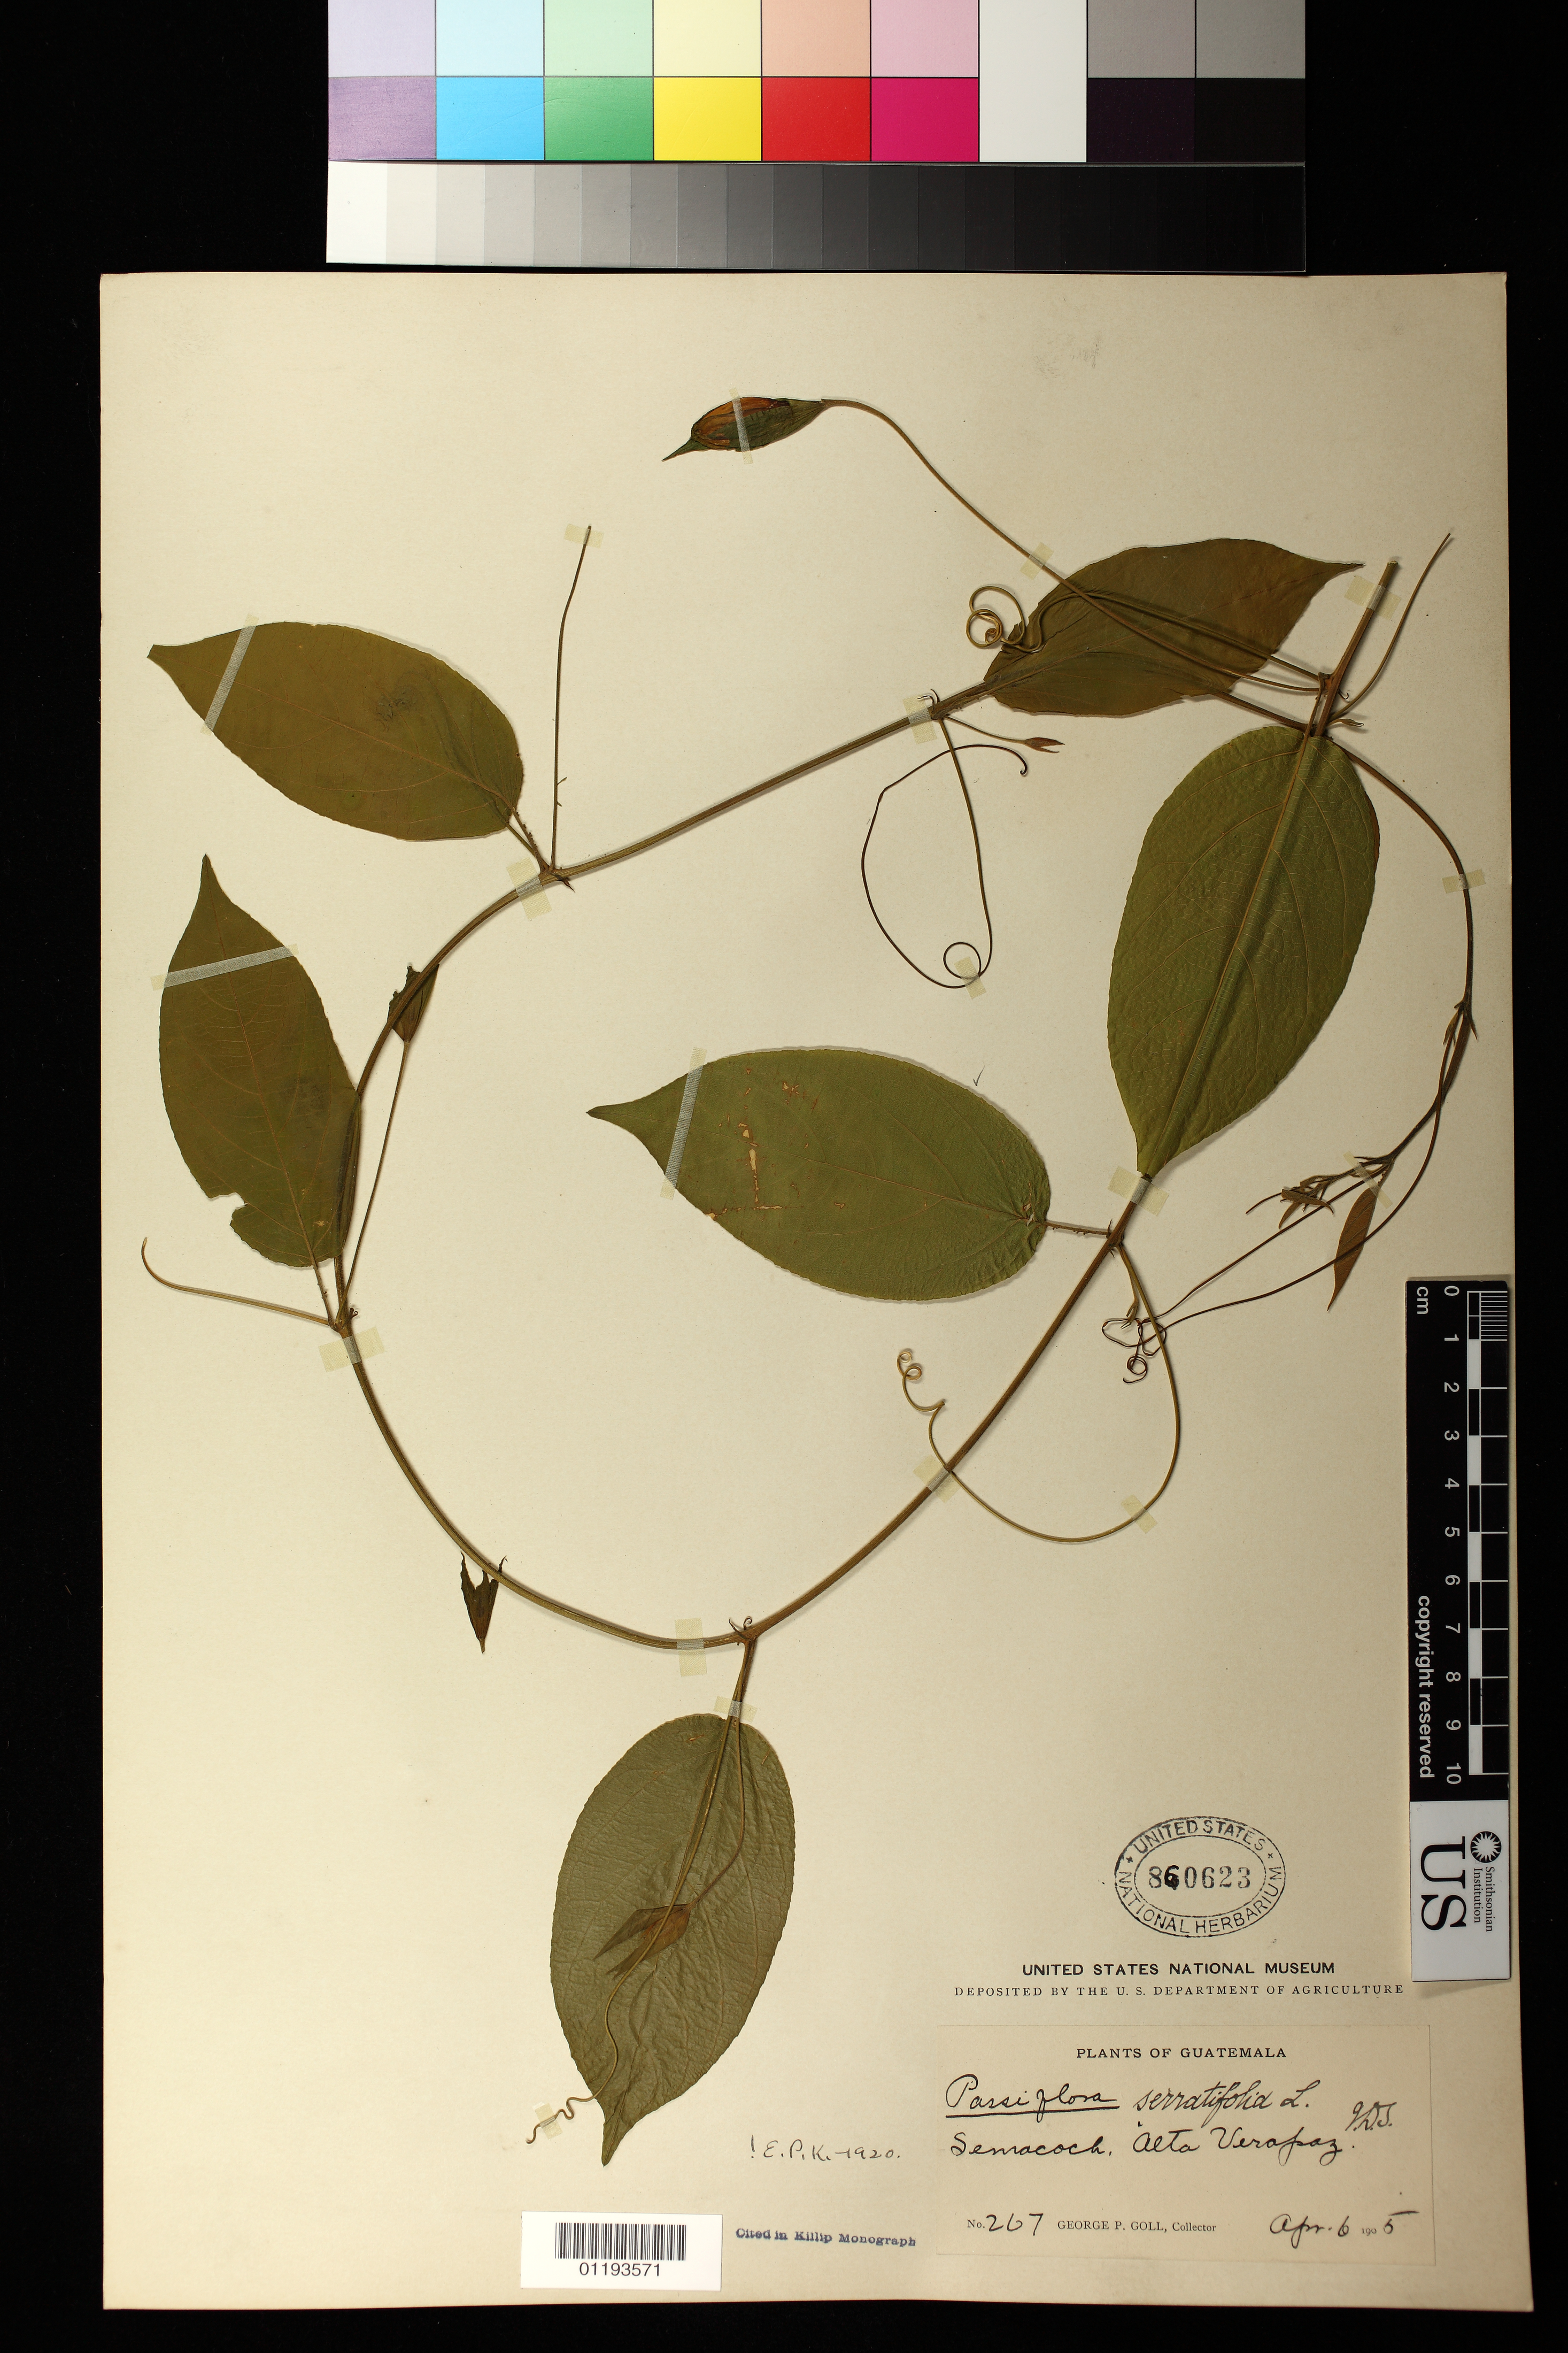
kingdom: Plantae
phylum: Tracheophyta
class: Magnoliopsida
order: Malpighiales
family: Passifloraceae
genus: Passiflora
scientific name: Passiflora serratifolia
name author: L.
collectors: G. Goll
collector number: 267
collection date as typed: Apr 6 1905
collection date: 1905-04-06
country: Guatemala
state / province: Alta Verapaz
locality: Semacoch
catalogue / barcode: US 860623